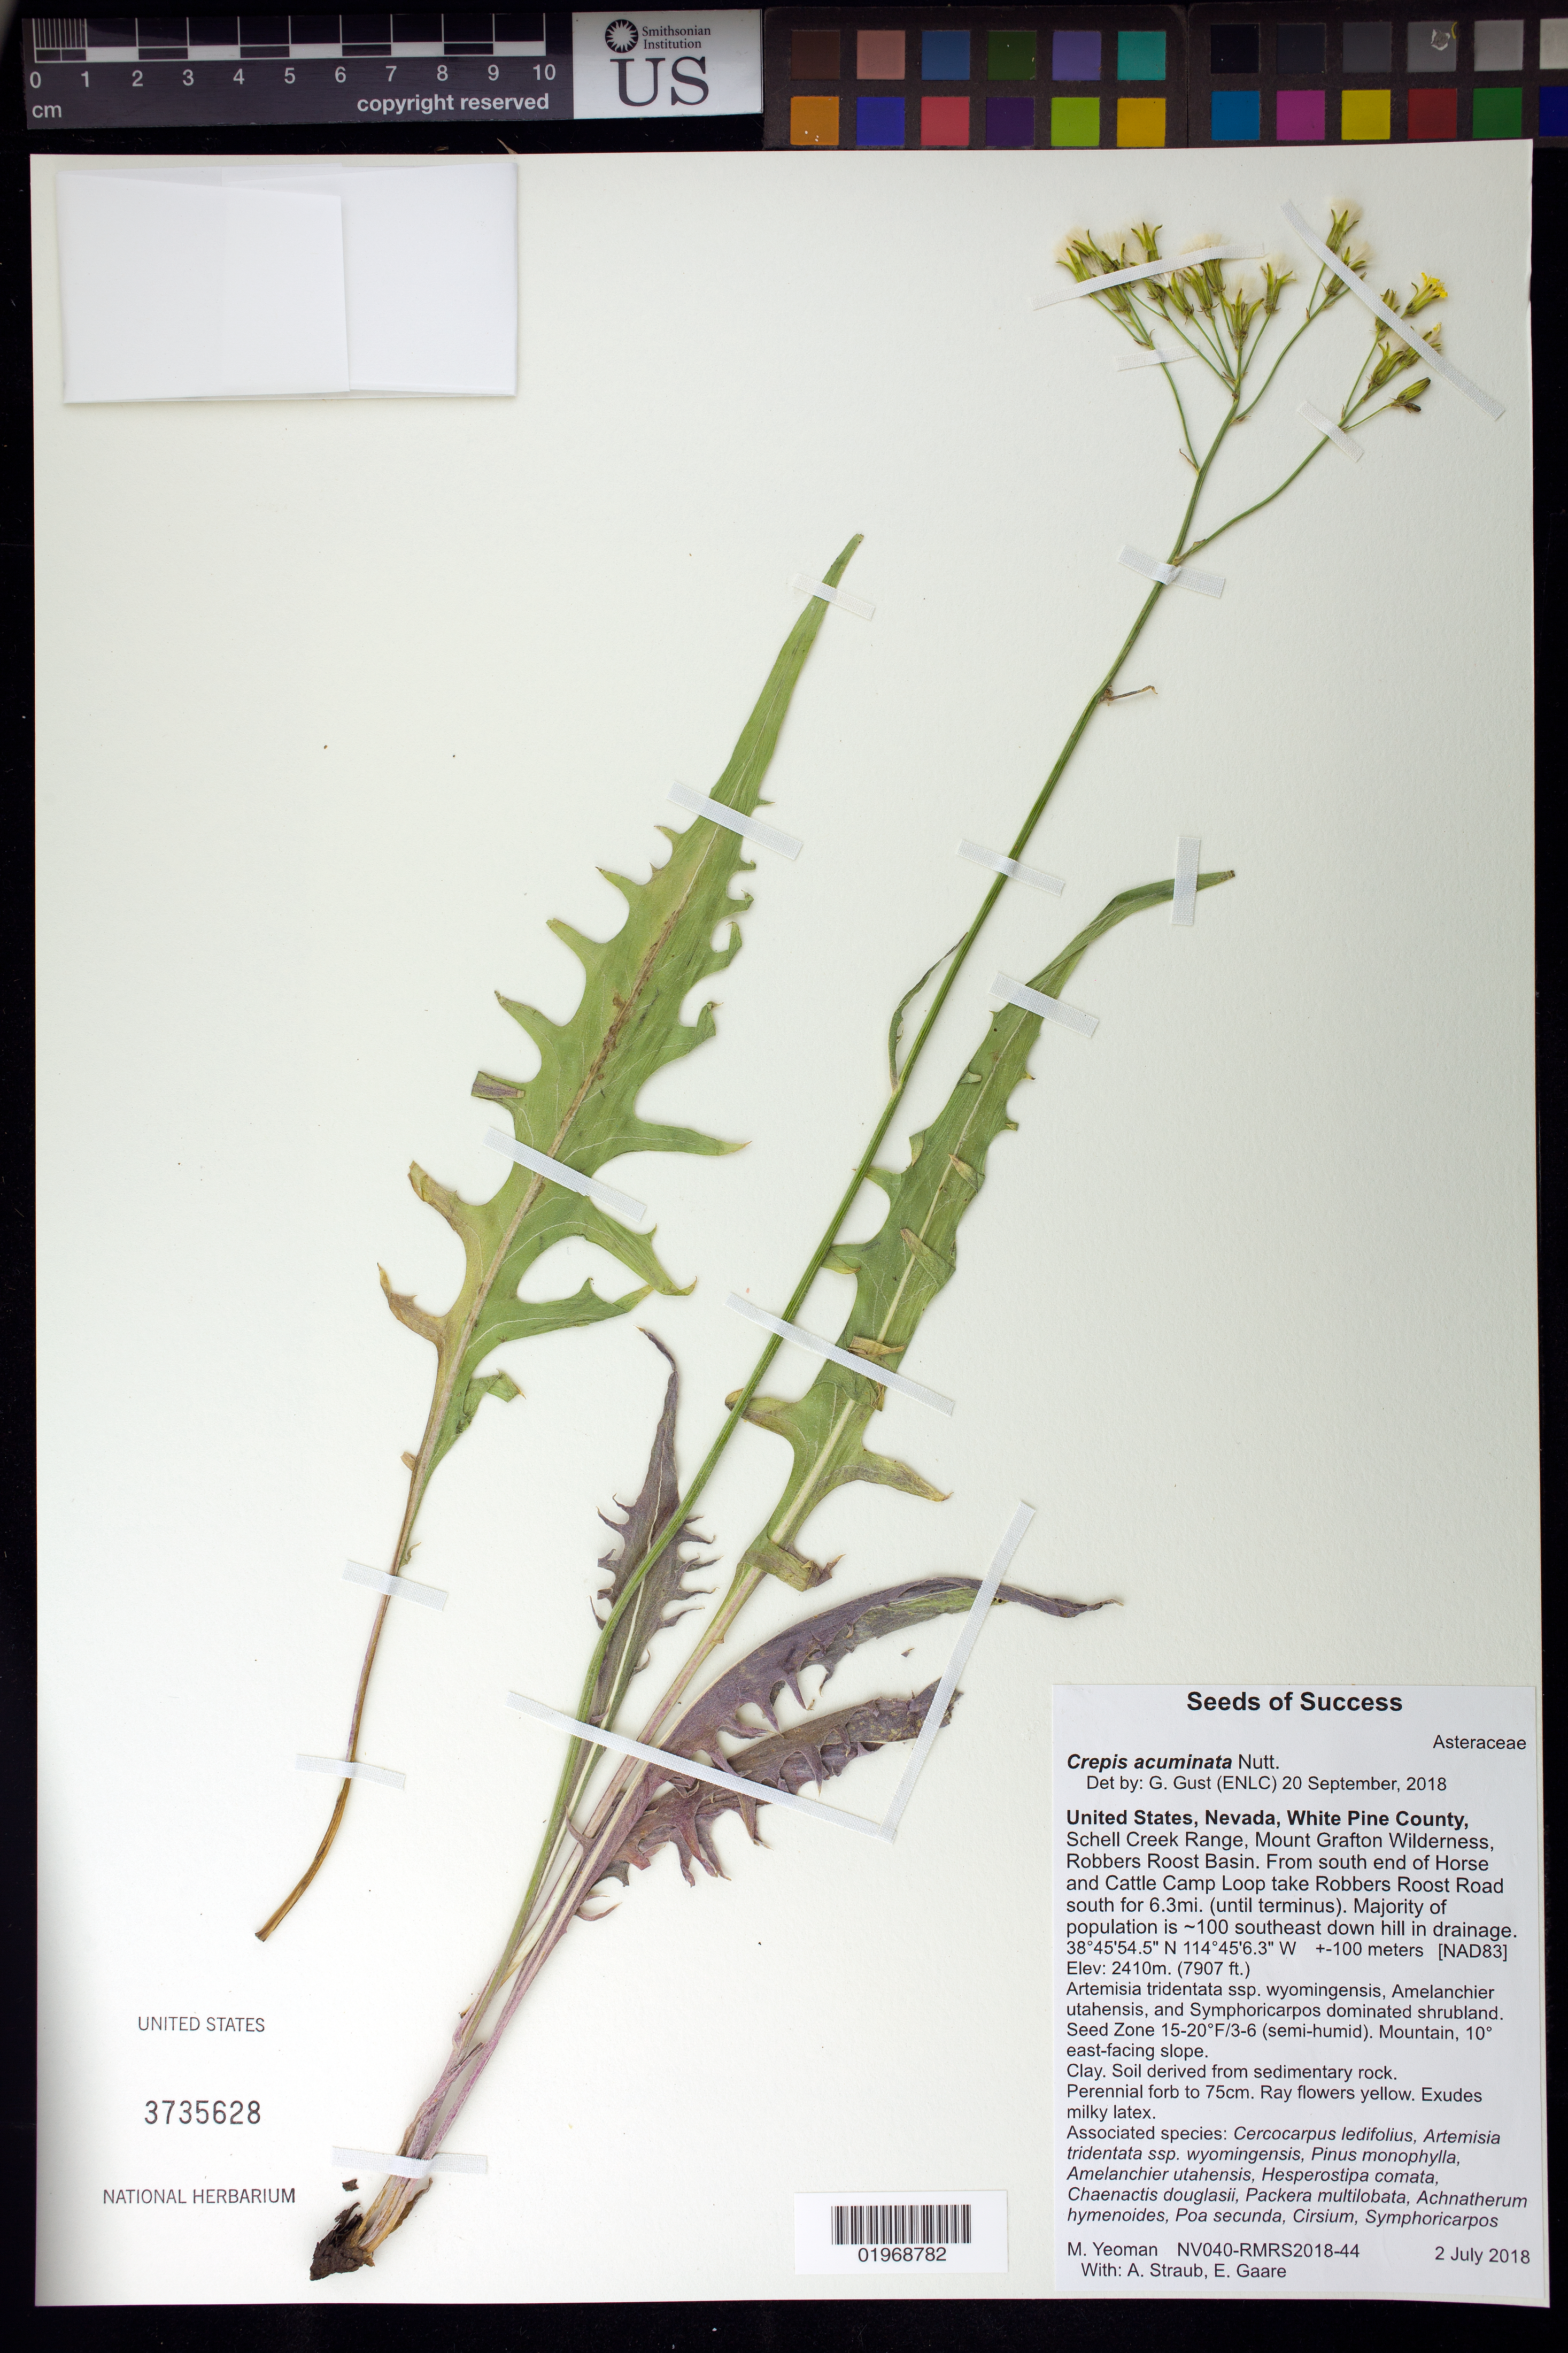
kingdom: Plantae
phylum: Tracheophyta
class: Magnoliopsida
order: Asterales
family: Asteraceae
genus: Crepis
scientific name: Crepis acuminata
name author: Nutt.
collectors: M. Yeoman, A. Straub & E. Gaare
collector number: NV040-RMRS2018-44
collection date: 2018-07-02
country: United States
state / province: Nevada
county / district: White Pine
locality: Schell Creek Range, Horse and Cattle Camp Loop, south for 6.3 mi. on Robbers Roost Rd.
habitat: Silty clay loam. Limestone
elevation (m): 2410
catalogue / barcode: US 3735628